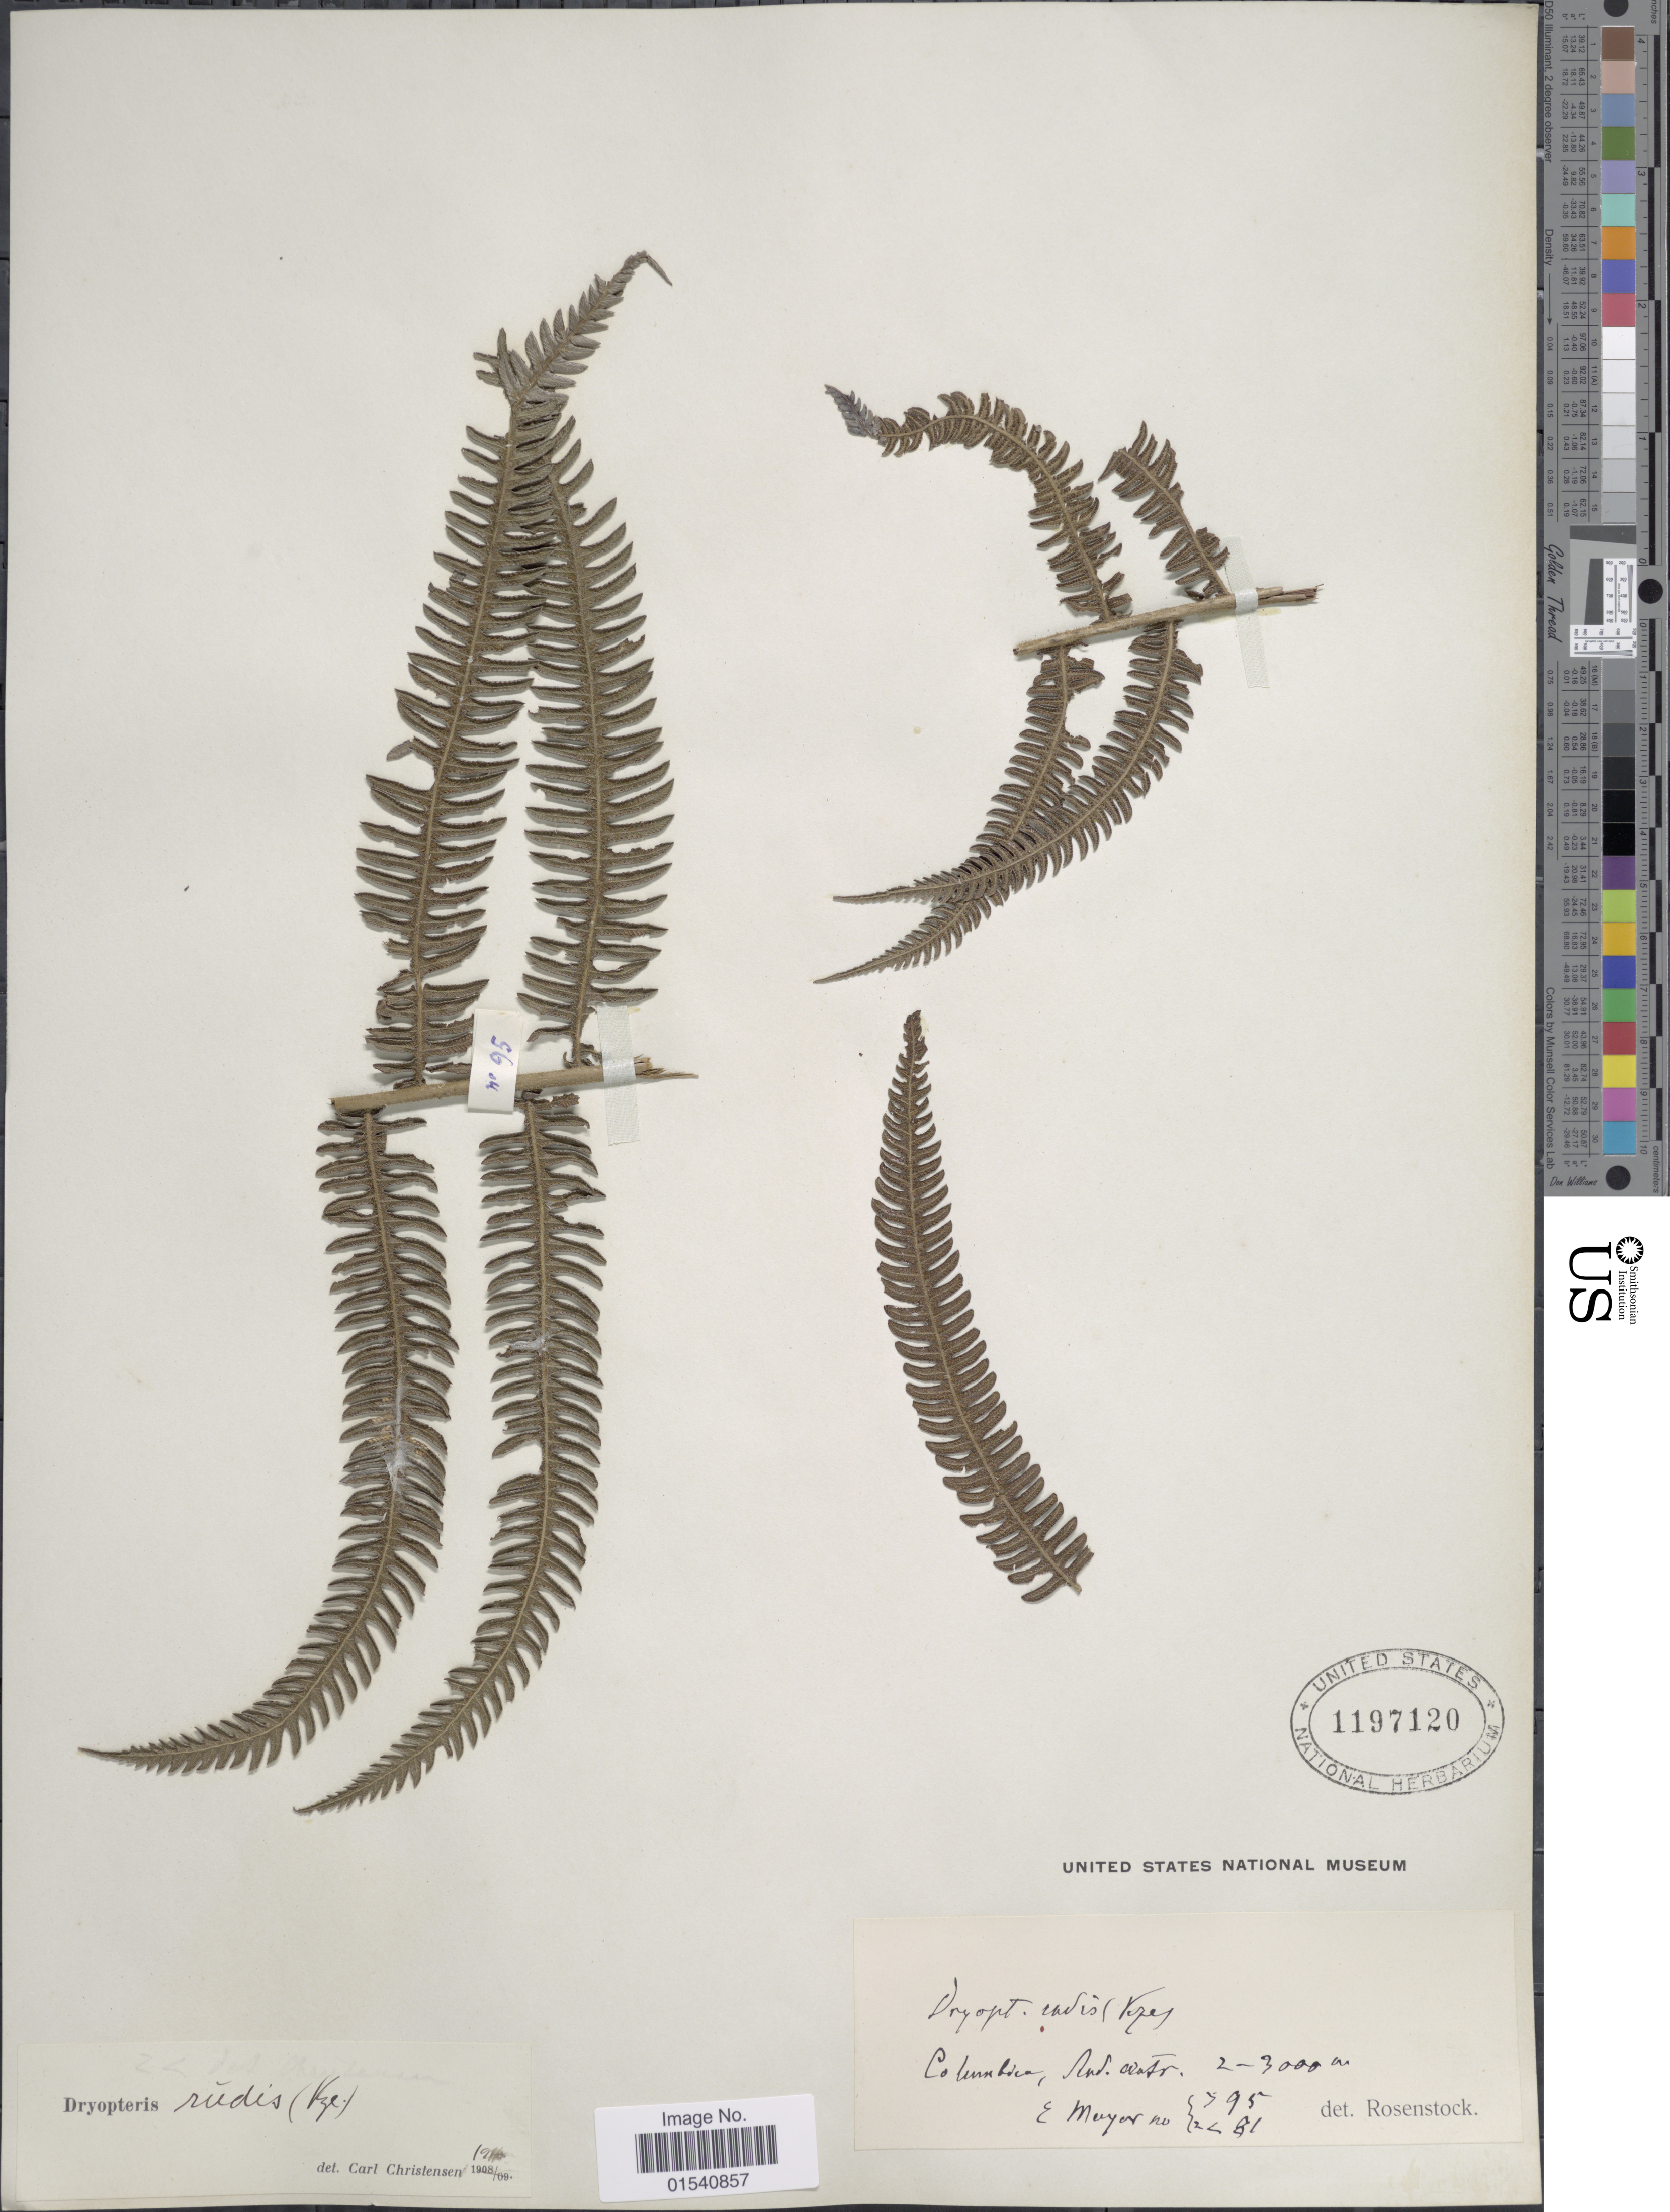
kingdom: Plantae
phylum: Tracheophyta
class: Polypodiopsida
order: Polypodiales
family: Thelypteridaceae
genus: Amauropelta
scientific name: Amauropelta rudis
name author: (Kunze) Pic. Serm.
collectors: E. Meyer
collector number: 395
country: Colombia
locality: And. austr.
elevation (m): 2000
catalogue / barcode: US 1197120